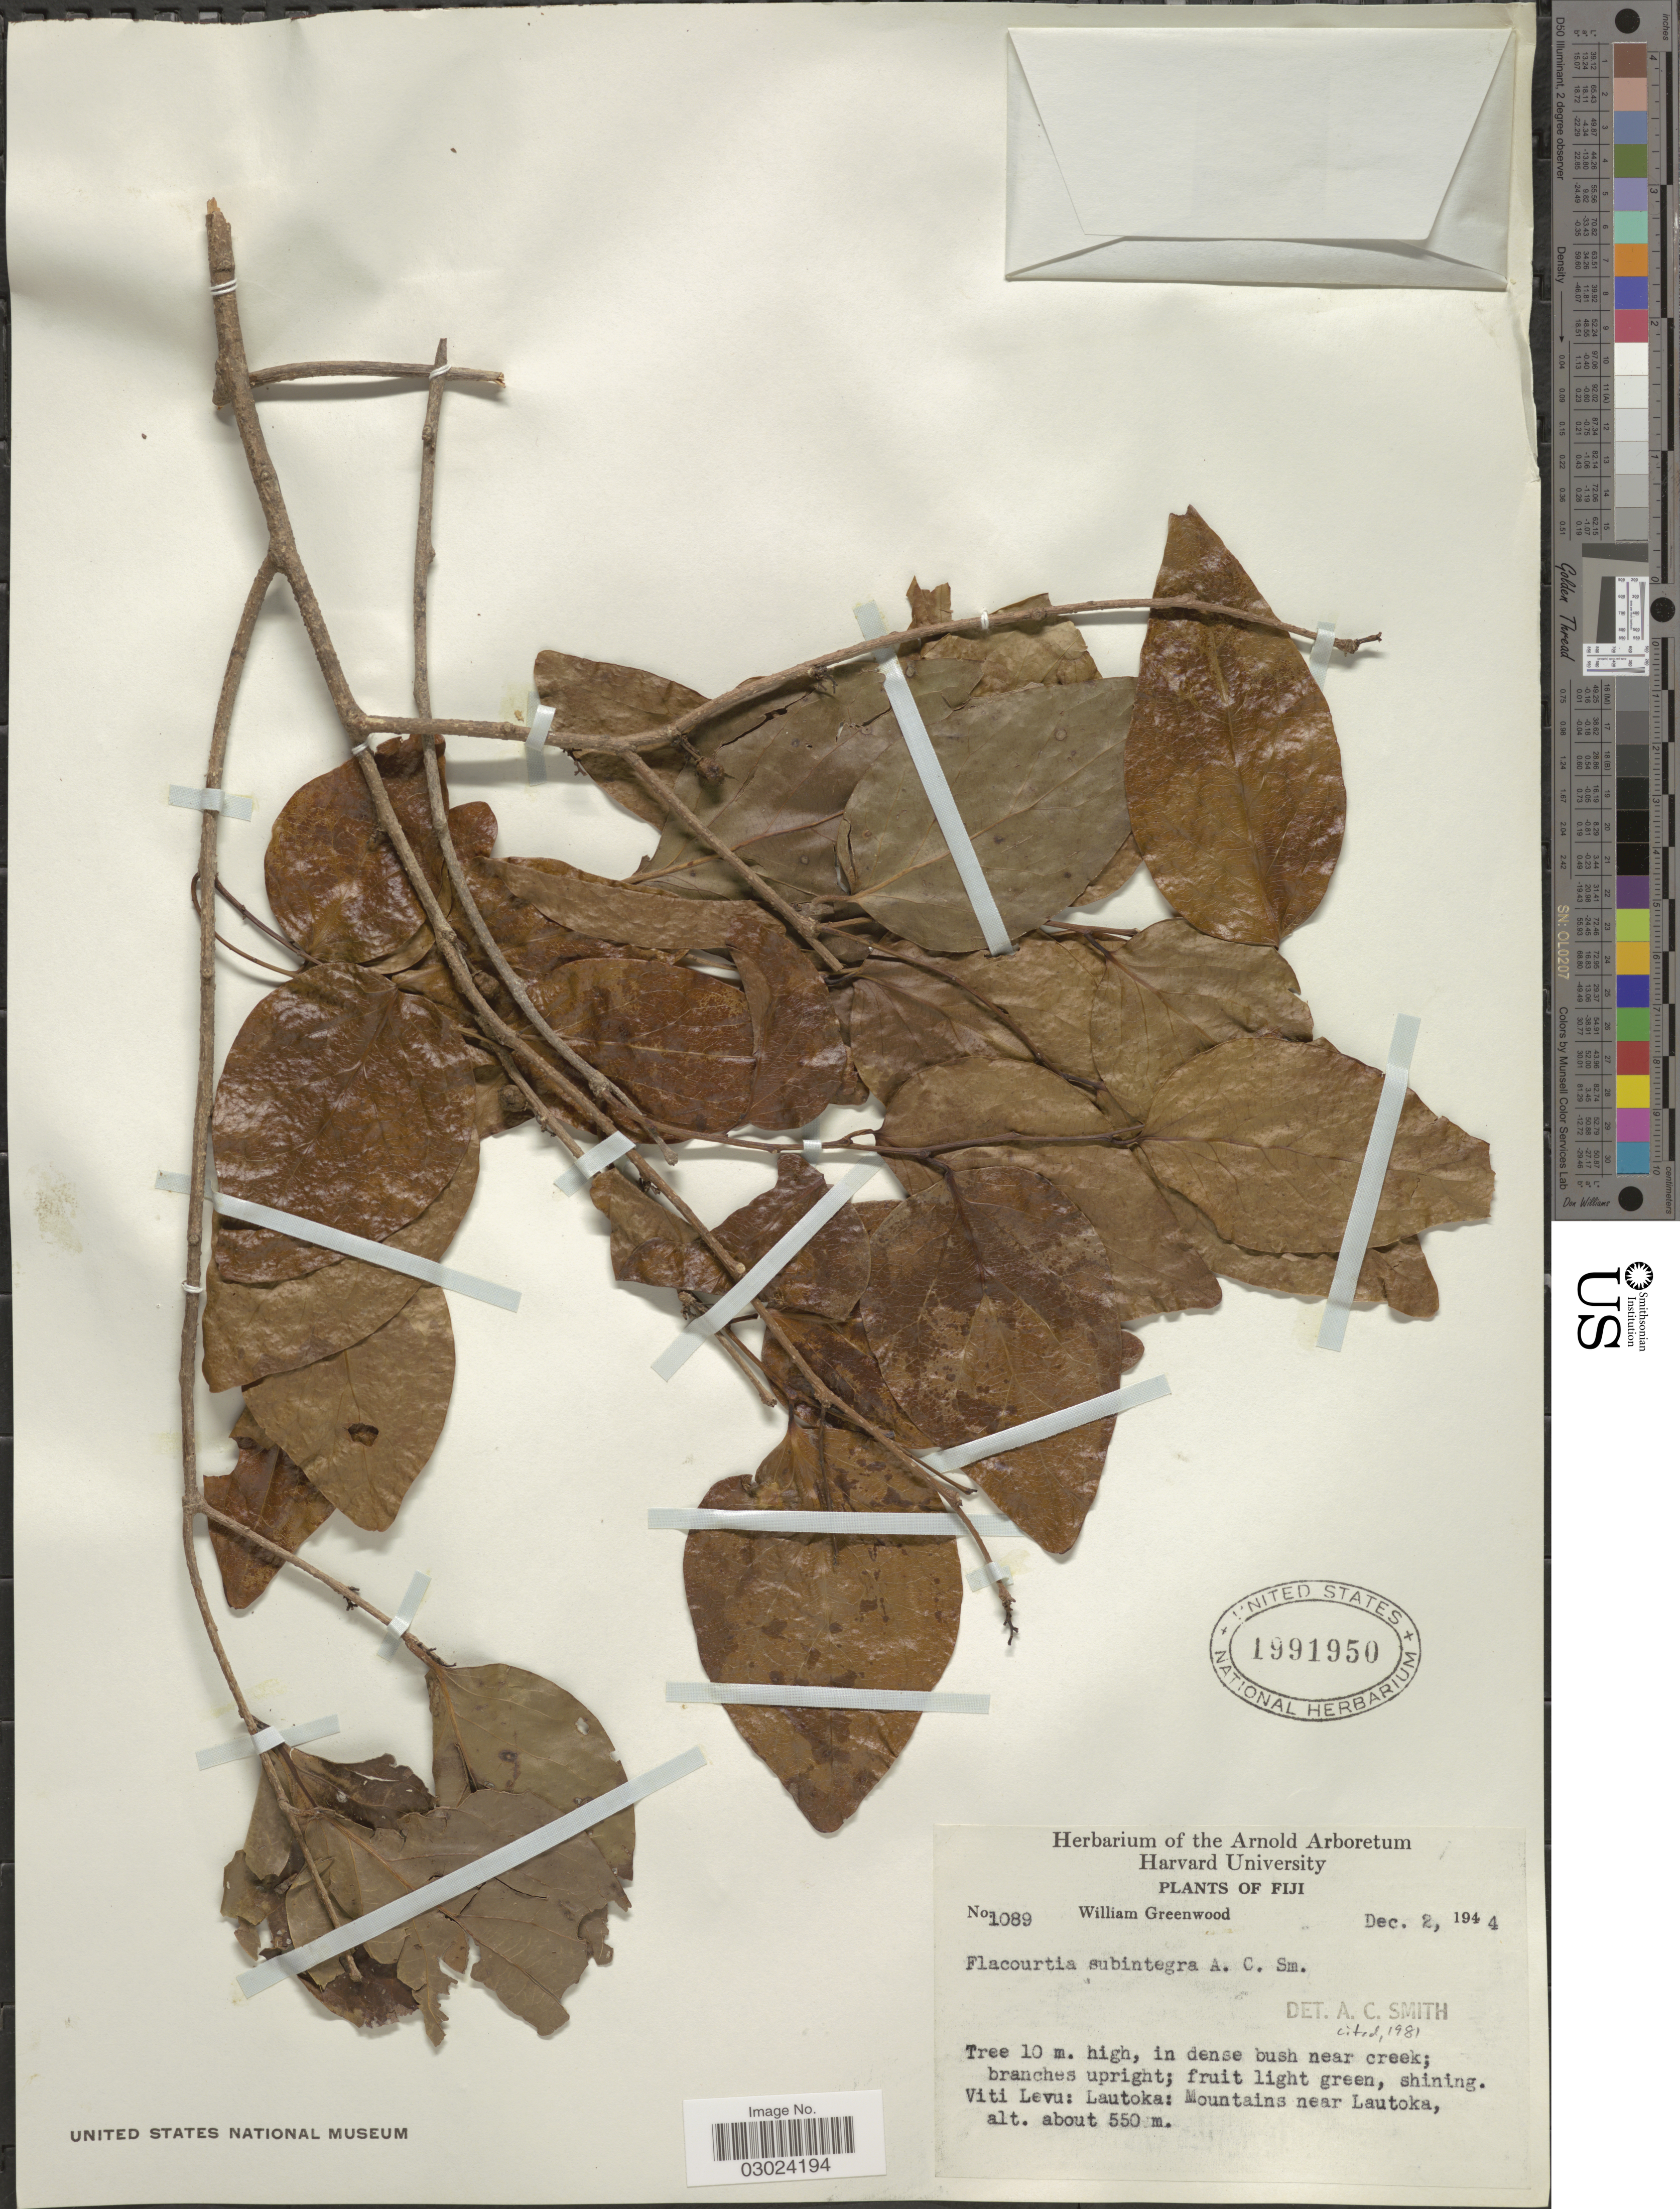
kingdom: Plantae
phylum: Tracheophyta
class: Magnoliopsida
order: Malpighiales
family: Salicaceae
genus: Flacourtia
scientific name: Flacourtia subintegra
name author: A.C. Sm.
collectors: W. Greenwood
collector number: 1089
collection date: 1944-12-02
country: Fiji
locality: Viti Levu: Lautoka: Mountains near Lautoka.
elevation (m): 550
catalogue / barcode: US 1991950